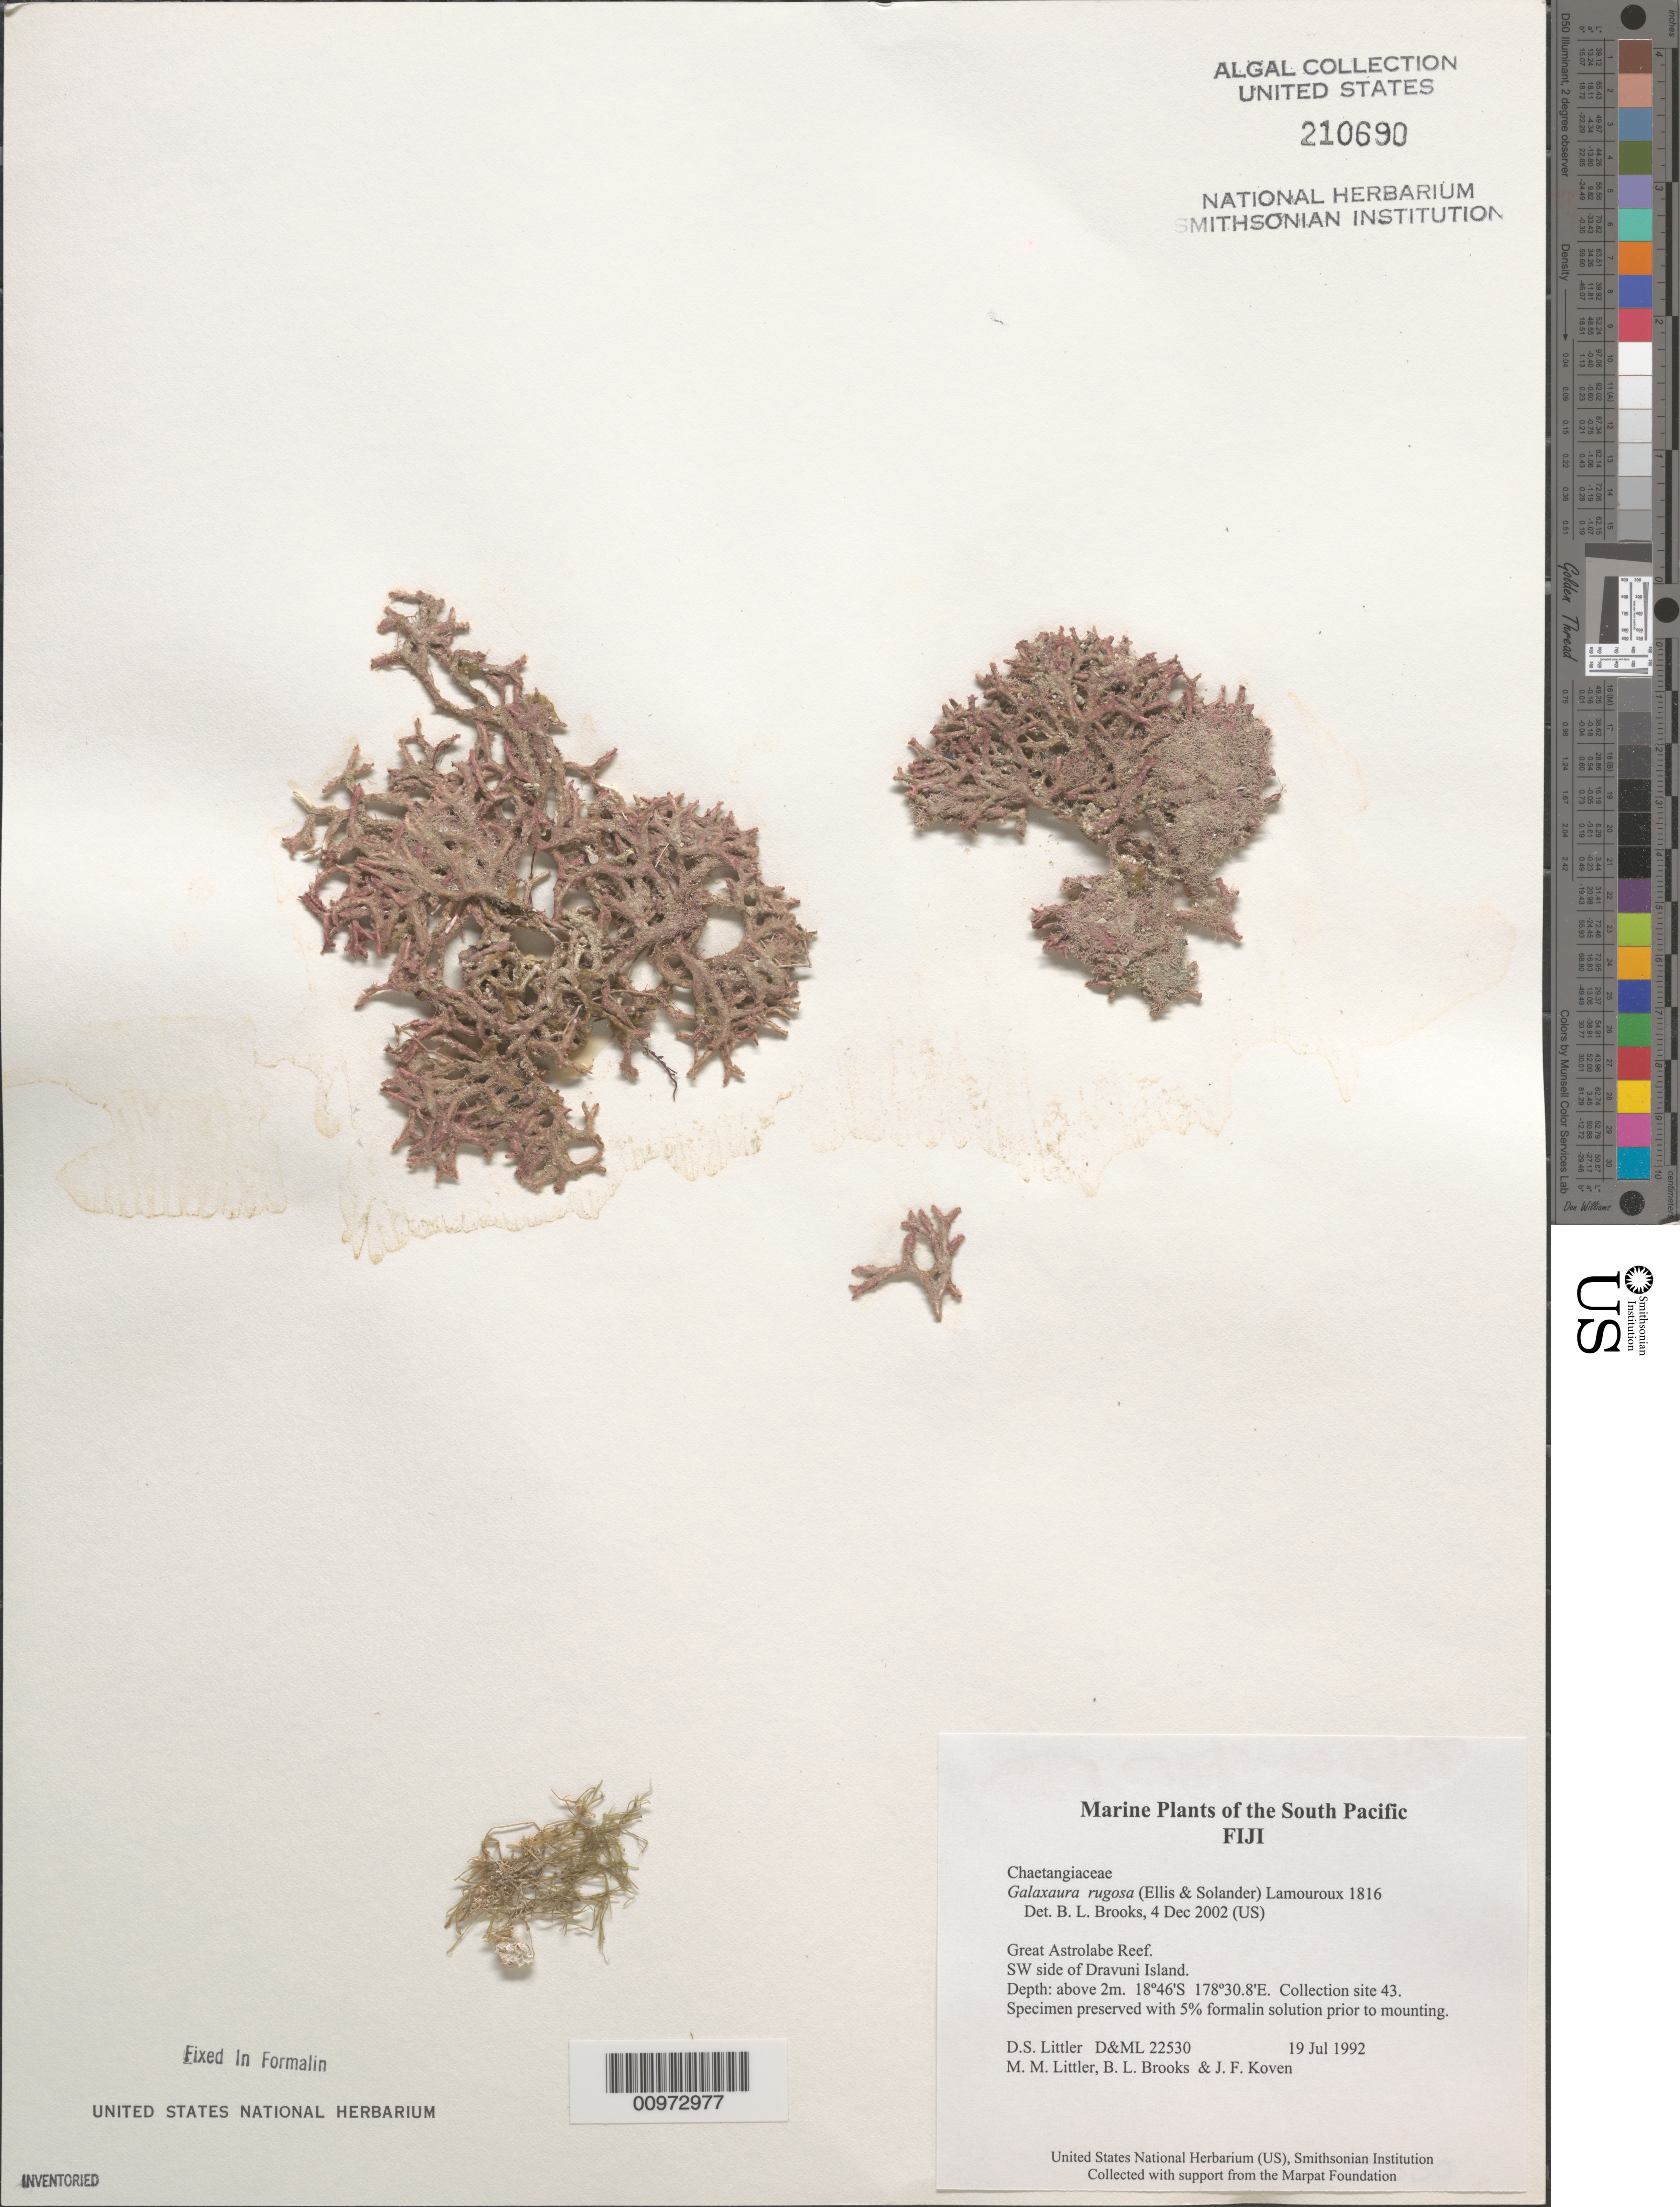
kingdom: Plantae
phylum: Rhodophyta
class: Florideophyceae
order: Nemaliales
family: Galaxauraceae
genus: Galaxaura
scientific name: Galaxaura rugosa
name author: (Ellis & Sol.) J.V.Lamouroux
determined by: Brooks, B. L., (BOT), Smithsonian Institution - National Museum of Natural History (UNITED STATES)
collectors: D. S. Littler, M. M. Littler, B. Brooks & J. Koven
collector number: D&ML 22530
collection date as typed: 19 Jul 1992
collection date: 1992-07-19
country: Fiji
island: Dravuni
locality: Great Astrolabe Reef, southwest side of island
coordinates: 18 46'S, 178 30.8'E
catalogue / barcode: US 210690